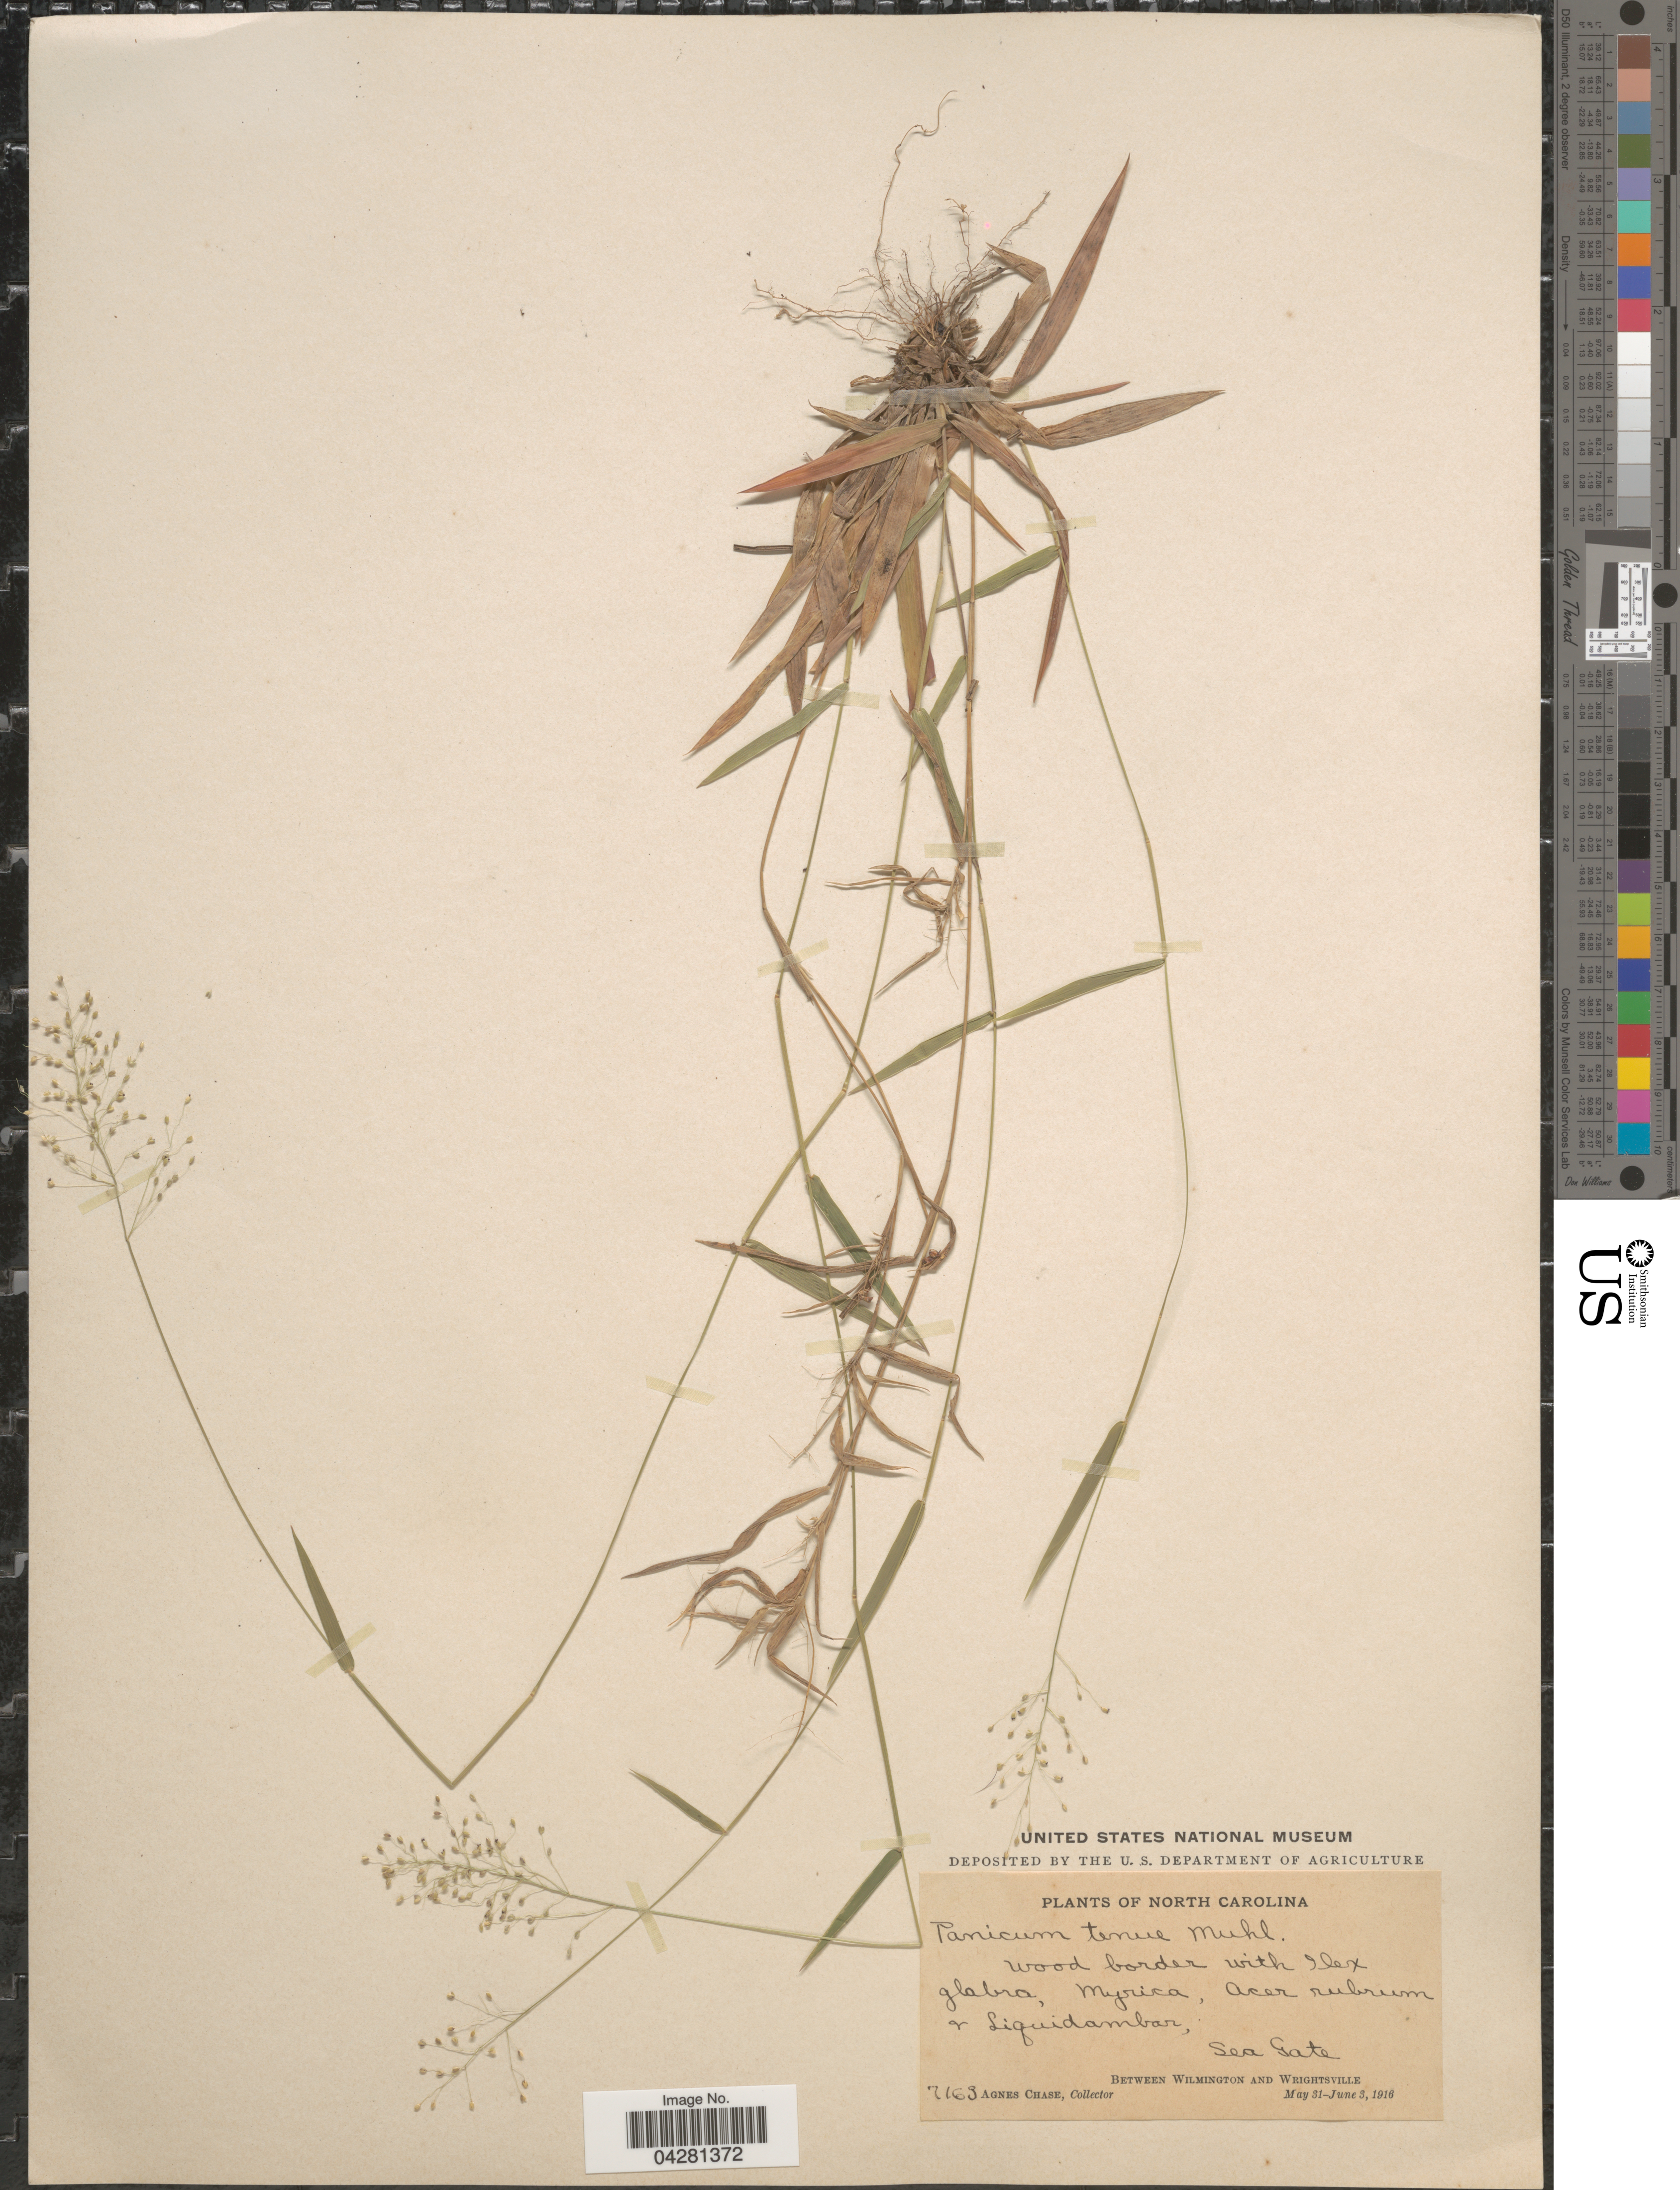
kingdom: Plantae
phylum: Tracheophyta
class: Liliopsida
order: Poales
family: Poaceae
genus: Dichanthelium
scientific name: Dichanthelium dichotomum var. unciphyllum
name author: (Trin.) Davidse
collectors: A. Chase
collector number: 7163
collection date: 1916-05-31/1916-06-03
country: United States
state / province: North Carolina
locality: Sea Gate. Between Wilmington and Wrightsville.